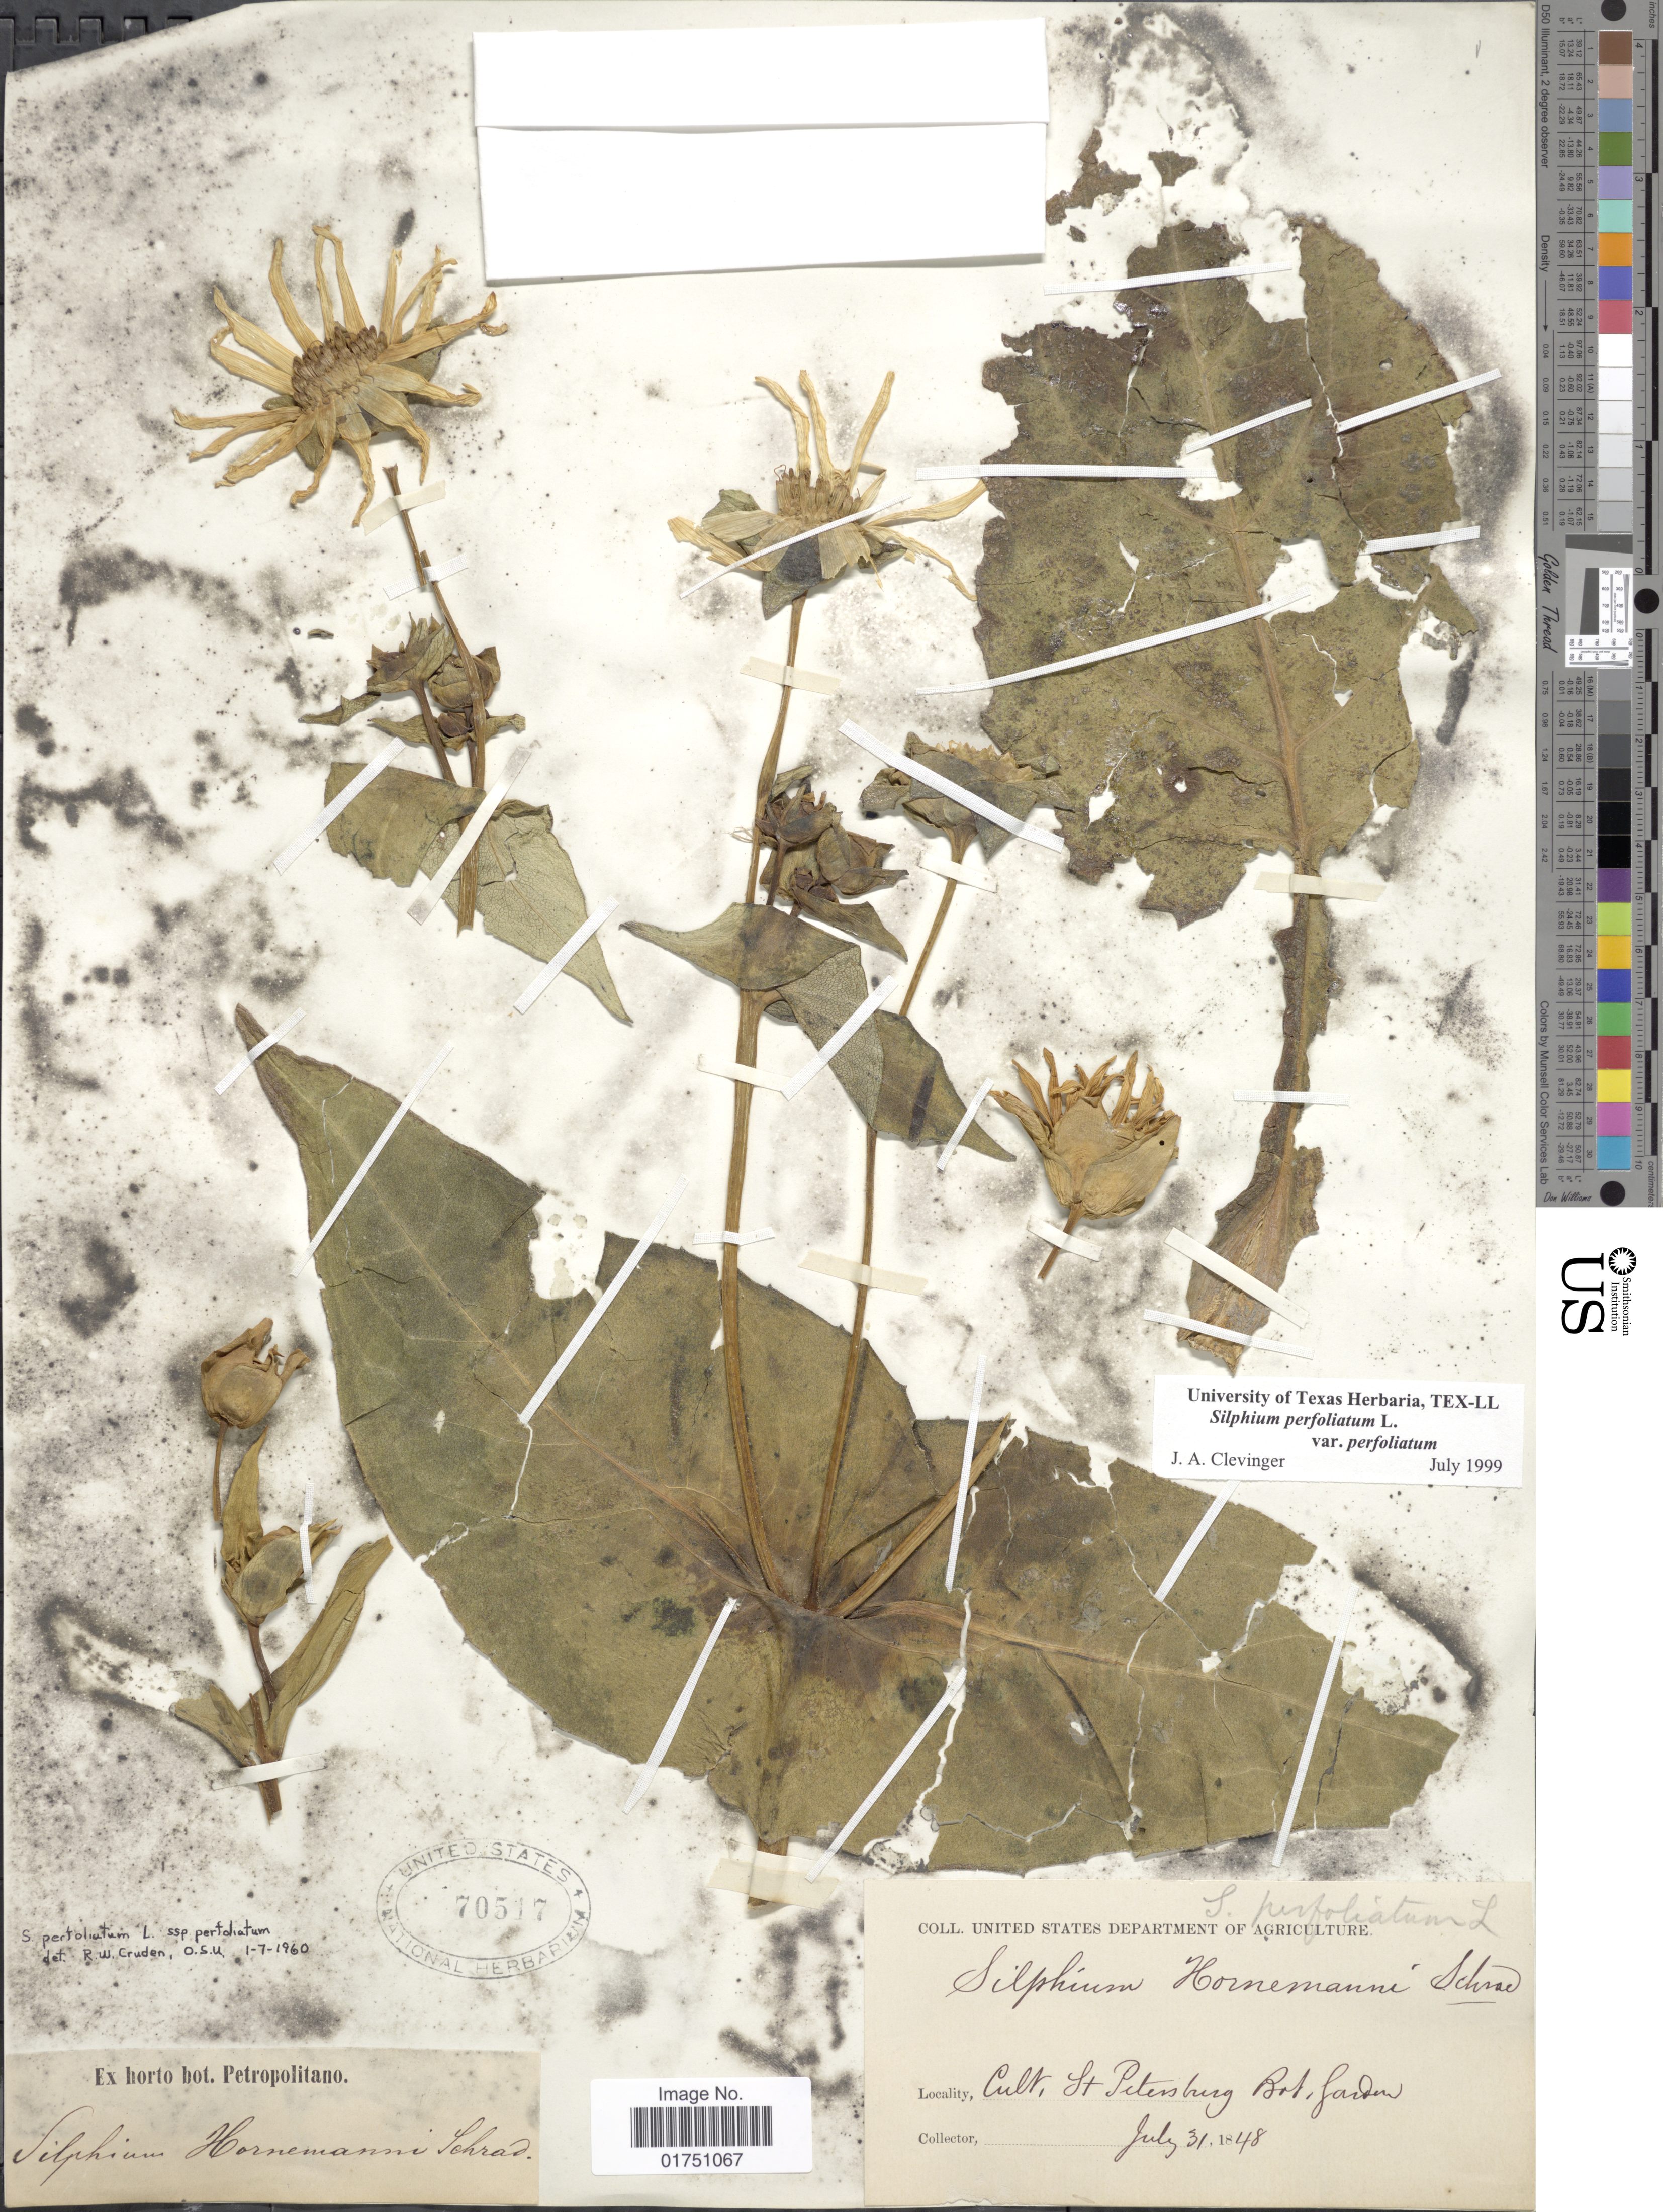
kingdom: Plantae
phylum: Tracheophyta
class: Magnoliopsida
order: Asterales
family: Asteraceae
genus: Silphium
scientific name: Silphium perfoliatum var. perfoliatum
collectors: United States Department of Agriculture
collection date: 1848-07-31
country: Russian Federation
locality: Cult. St. Petersburg Bot. Garden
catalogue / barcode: US 70517